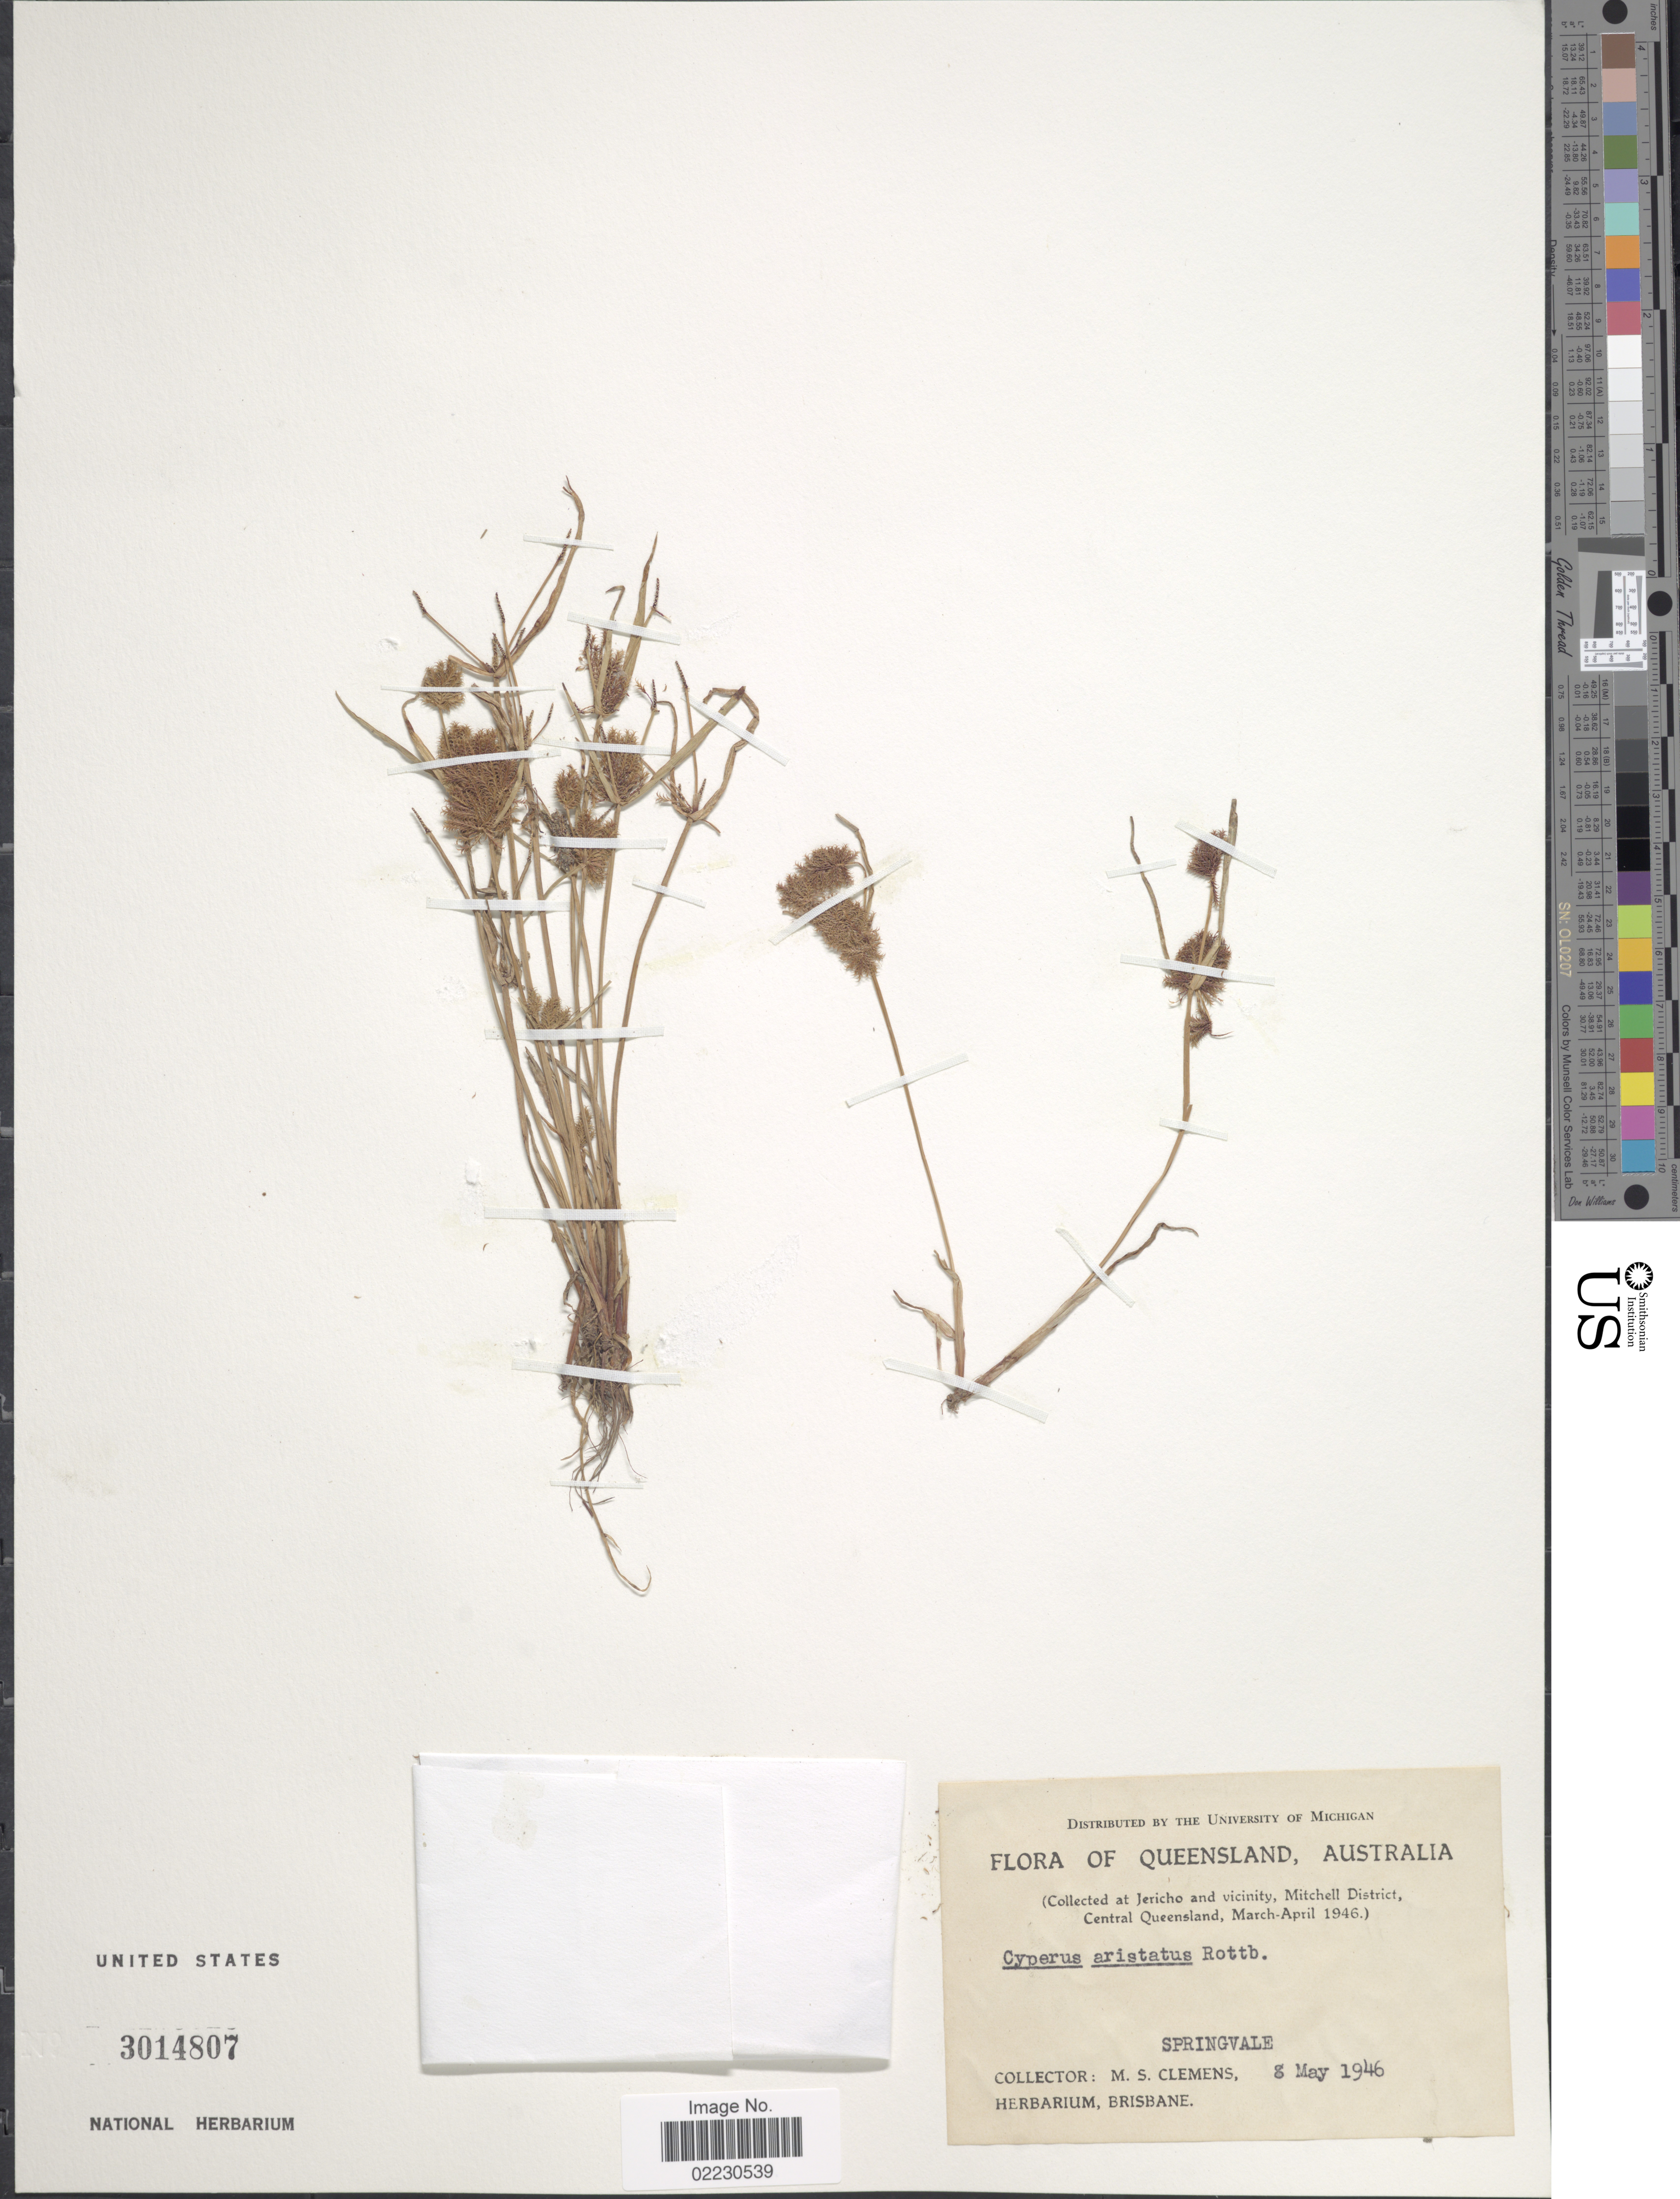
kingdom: Plantae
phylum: Tracheophyta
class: Liliopsida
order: Poales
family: Cyperaceae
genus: Cyperus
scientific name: Cyperus squarrosus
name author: L.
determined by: Strong, Mark T., (BOT), Smithsonian Institution - National Museum of Natural History (UNITED STATES)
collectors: M. S. Clemens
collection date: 1946-05-08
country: Australia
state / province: Queensland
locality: Jericho and vicinity, Mitchell District, Central Queensland. Springvale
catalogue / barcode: US 3014807